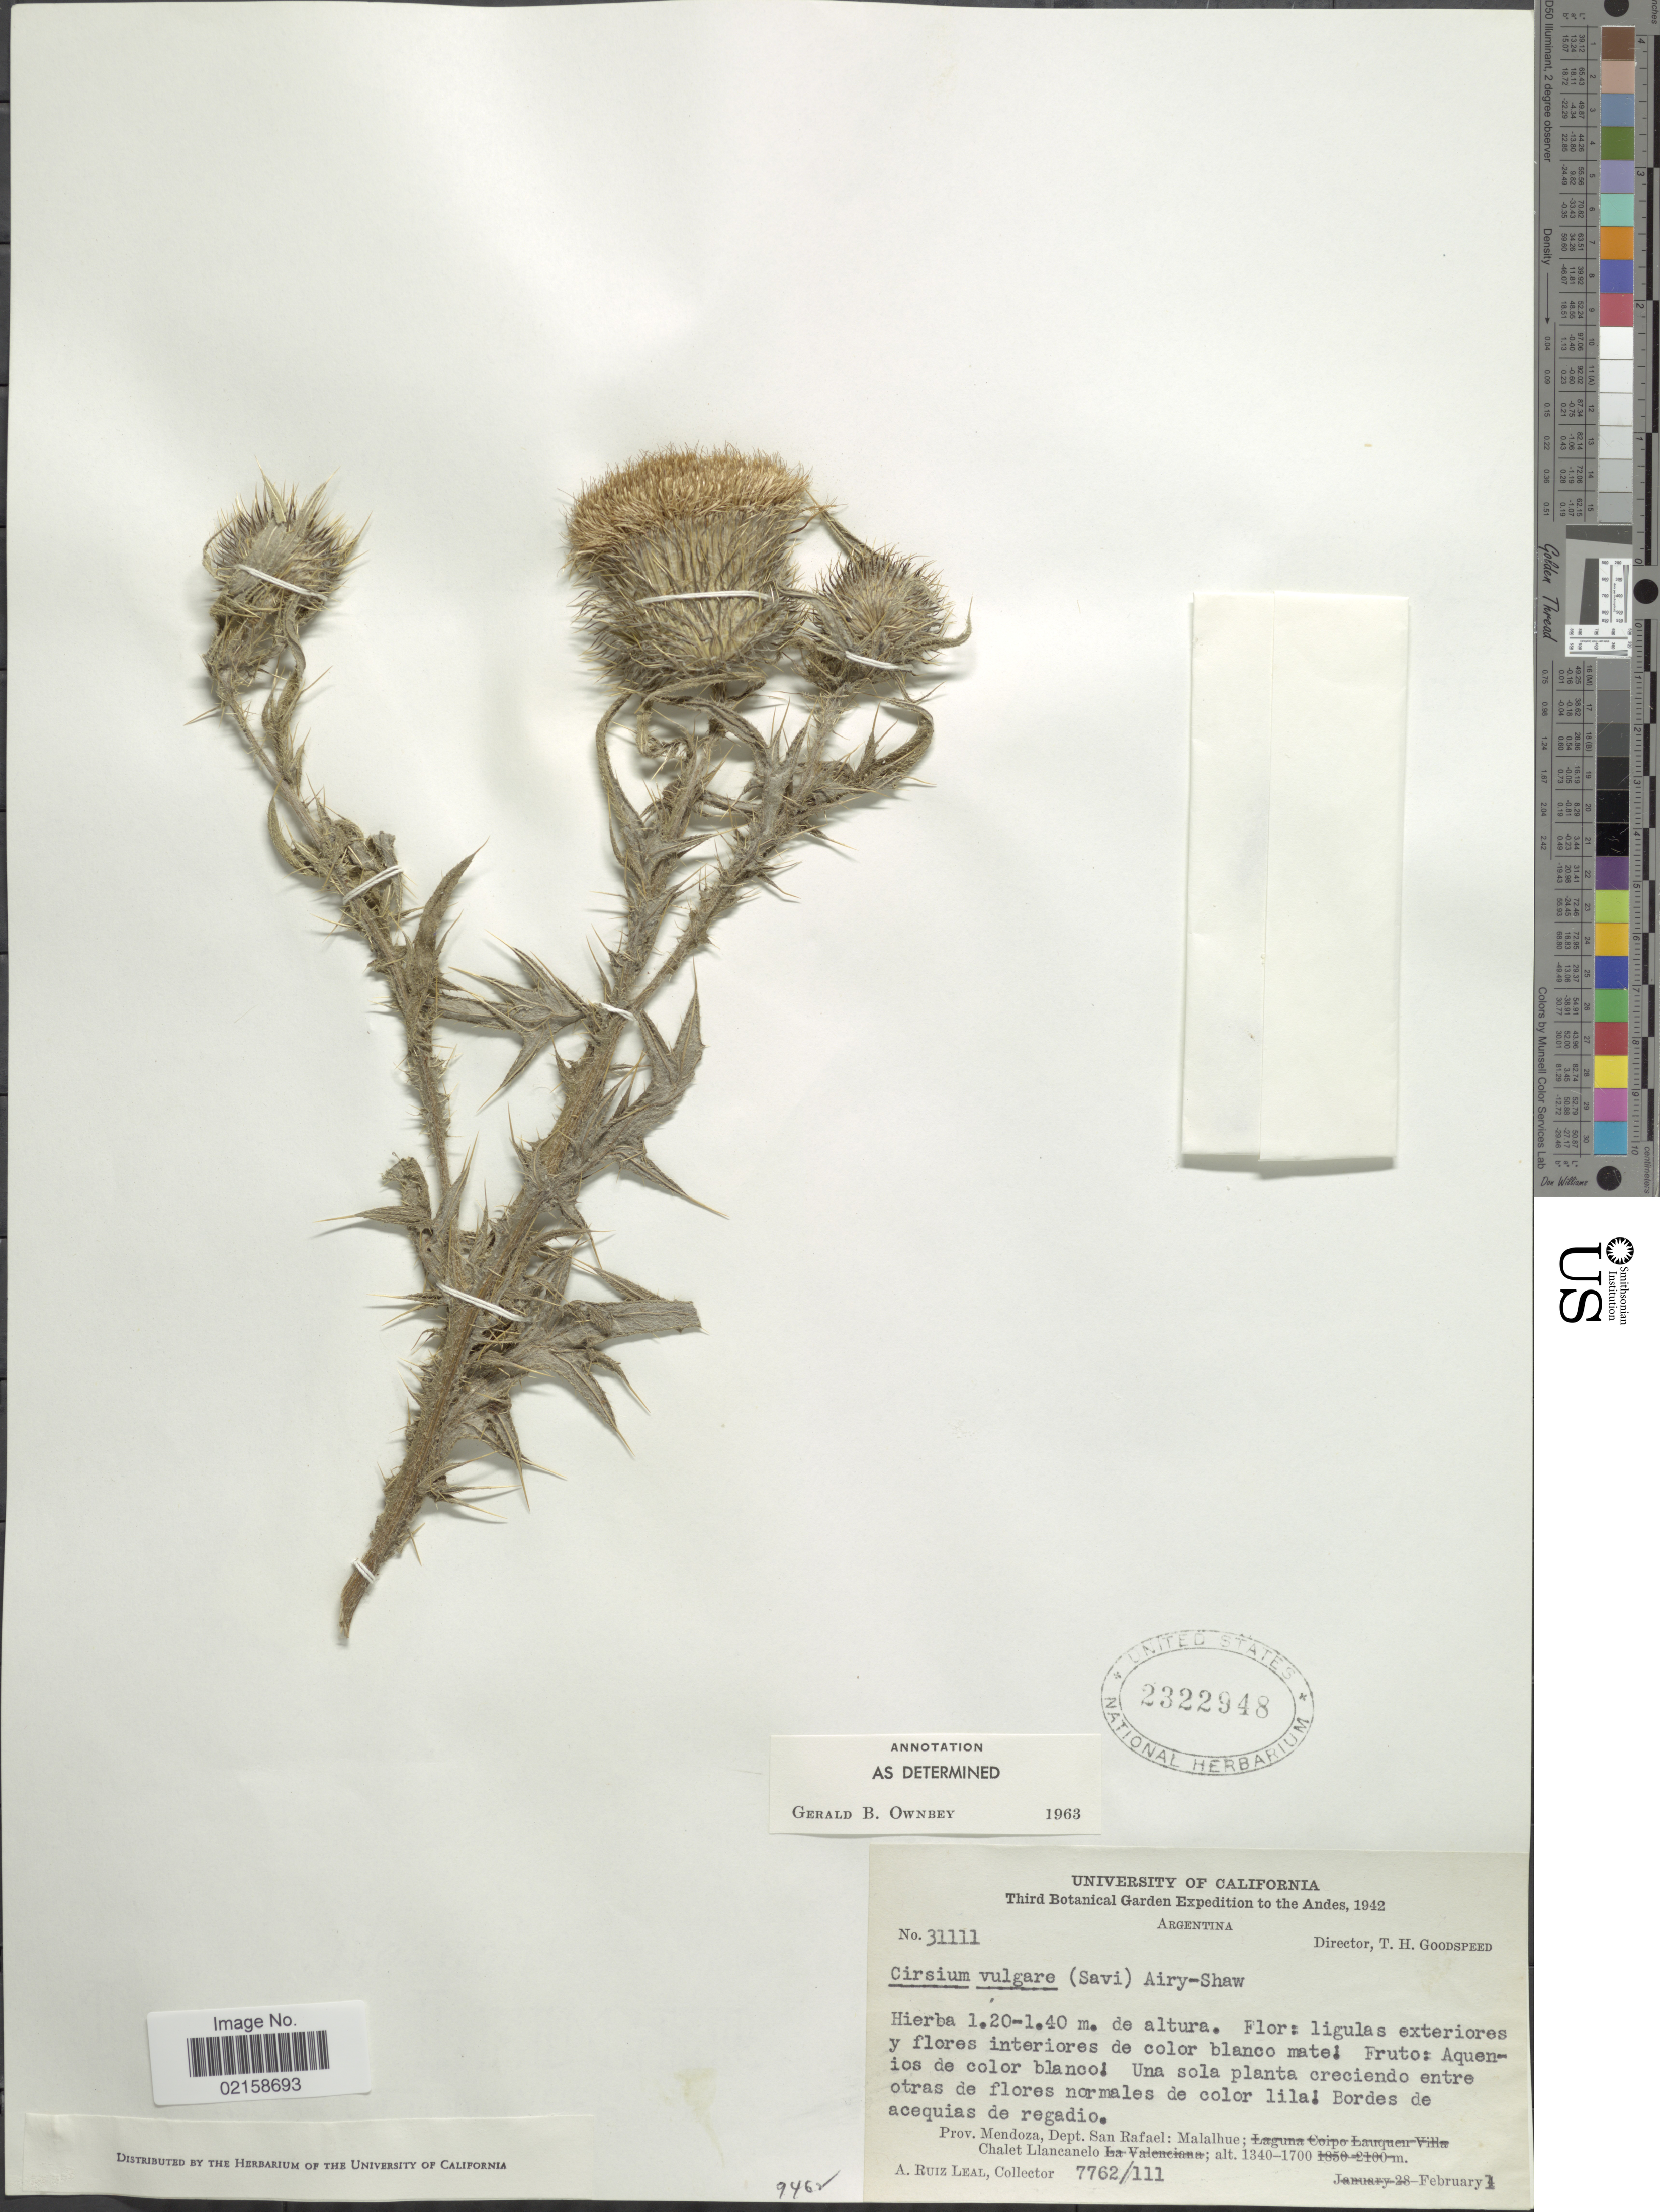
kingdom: Plantae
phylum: Tracheophyta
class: Magnoliopsida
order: Asterales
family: Asteraceae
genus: Cirsium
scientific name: Cirsium vulgare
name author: (Savi) Ten.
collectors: A. R. Leal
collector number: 7762/111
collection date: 1942-02-01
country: Argentina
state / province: Mendoza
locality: Dept. San Rafael: Malalhue: Chalet Llancanelo.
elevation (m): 1340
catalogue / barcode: US 2322948